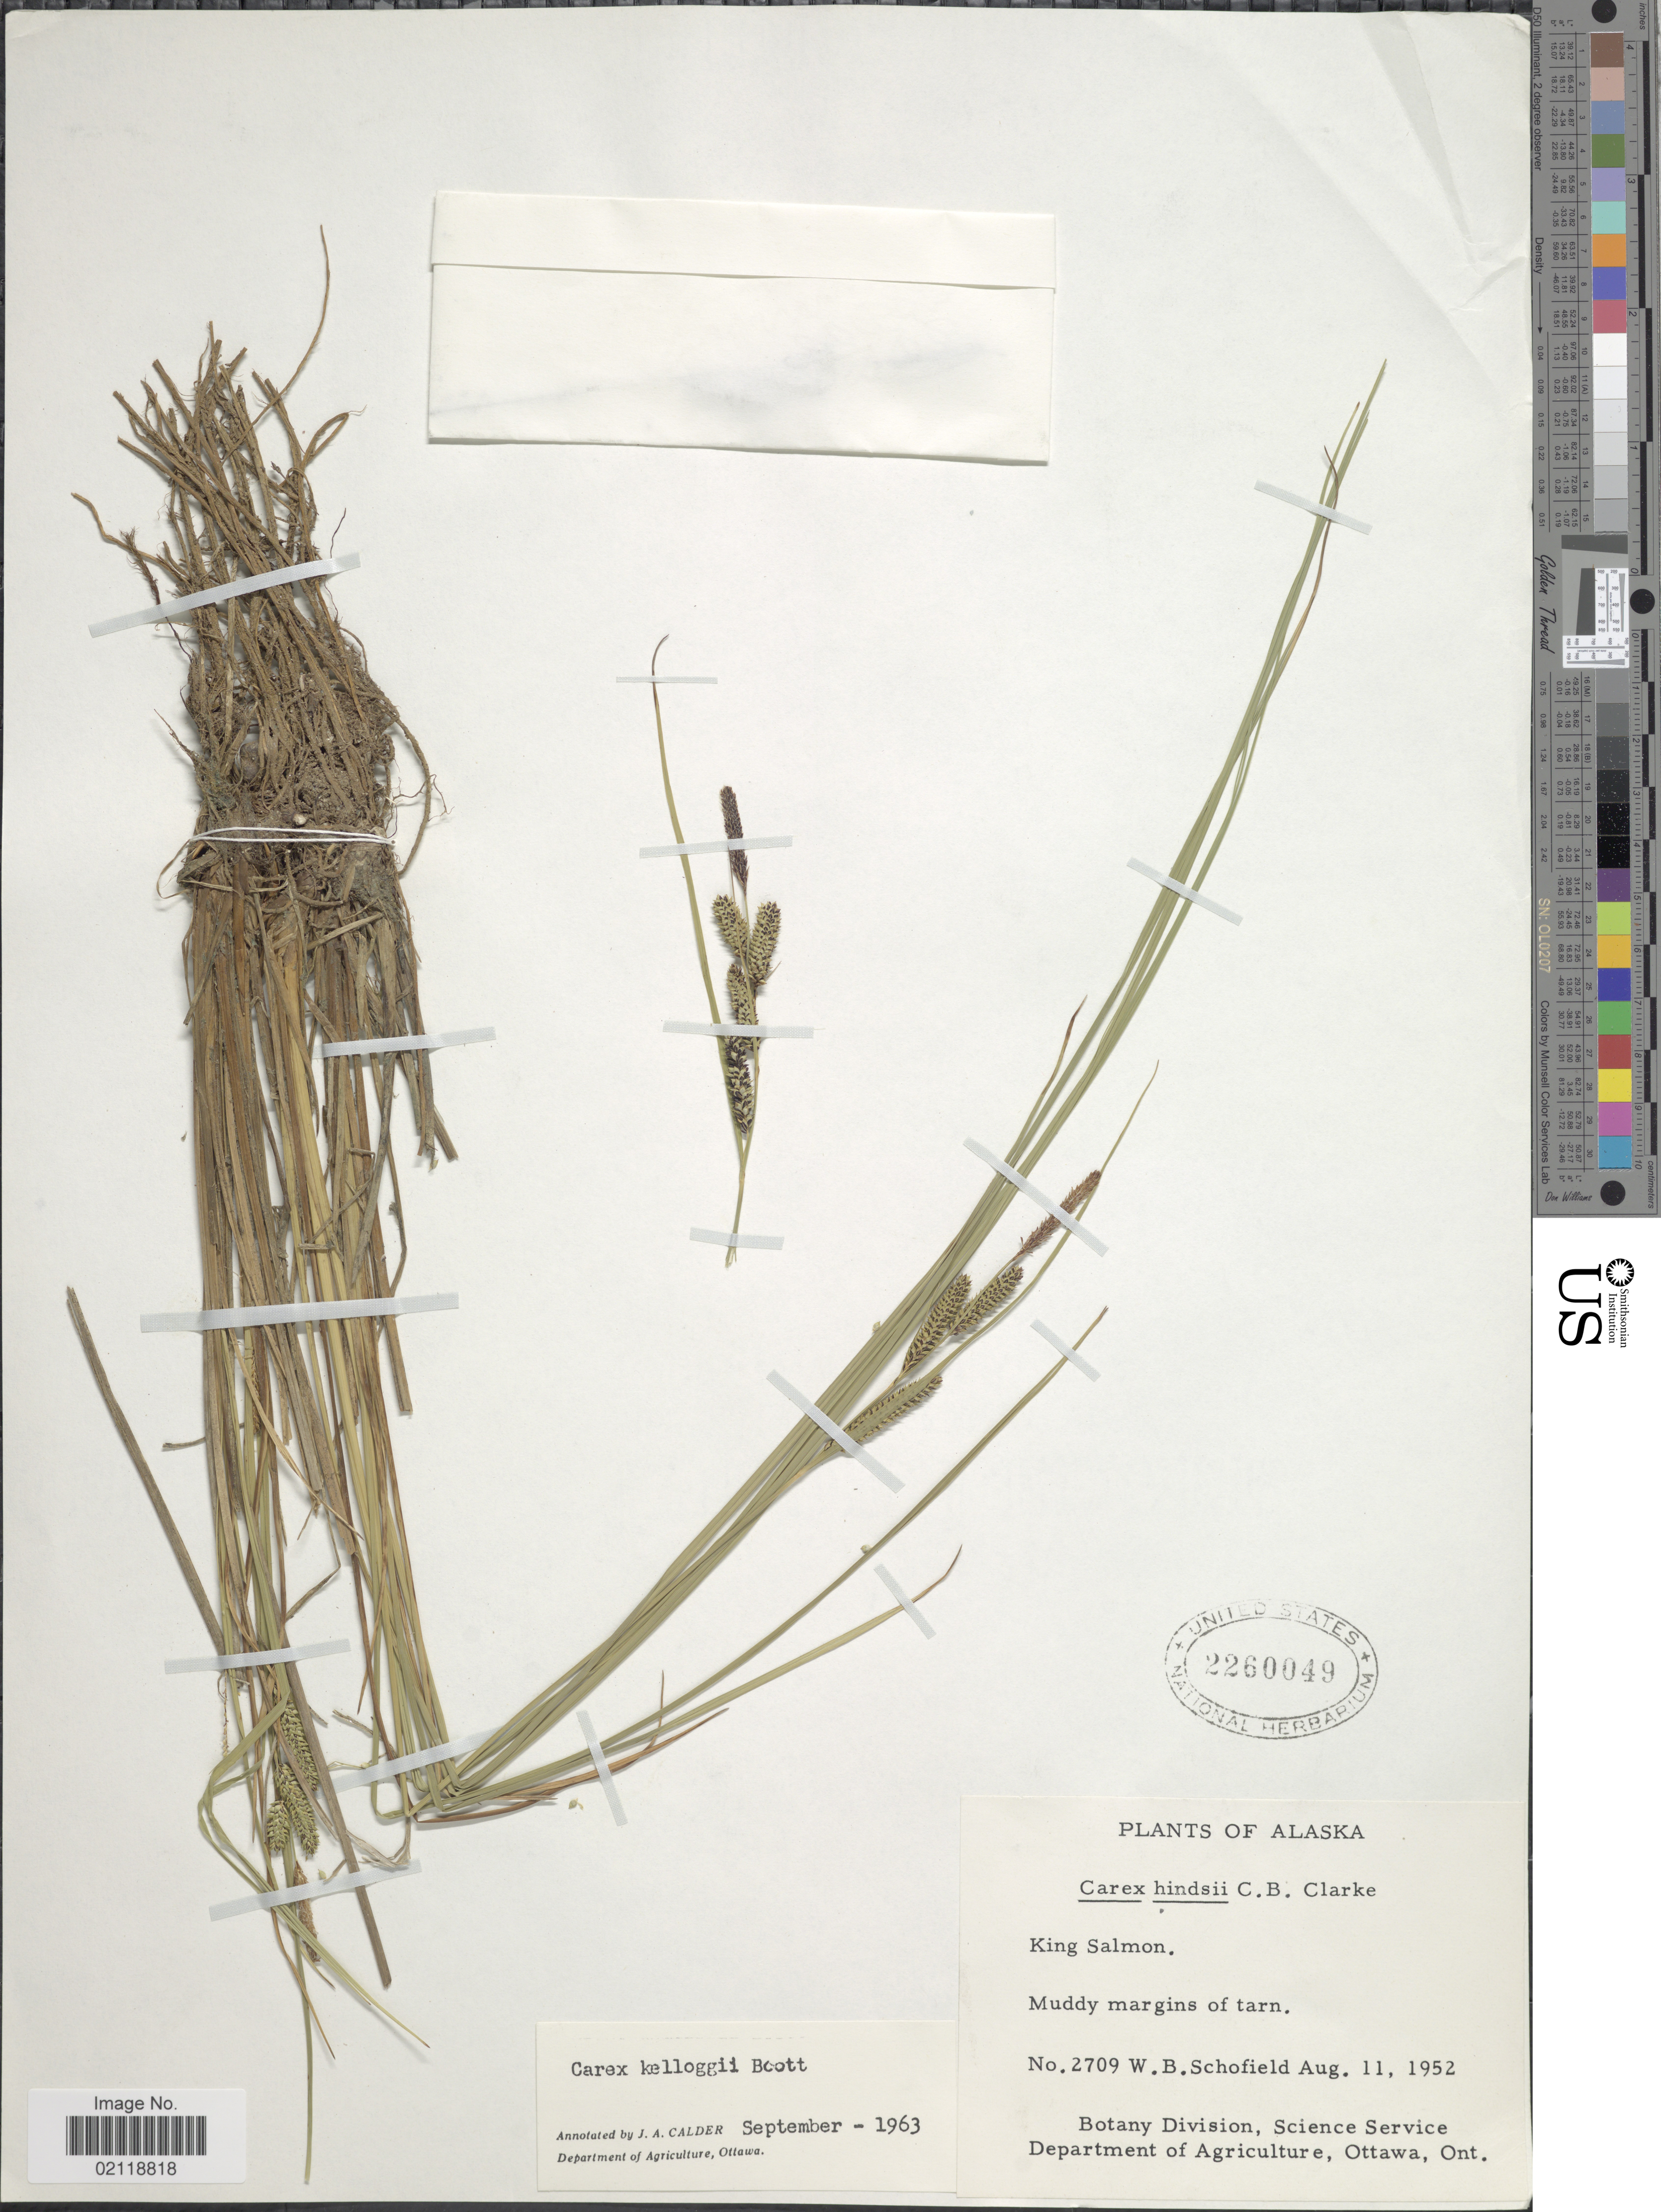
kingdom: Plantae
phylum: Tracheophyta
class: Liliopsida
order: Poales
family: Cyperaceae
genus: Carex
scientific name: Carex kelloggii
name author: W. Boott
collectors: W. Schofield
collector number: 2709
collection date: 1952-08-11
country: United States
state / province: Alaska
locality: King Salmon, Muddy margins of tarn.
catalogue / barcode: US 2260049